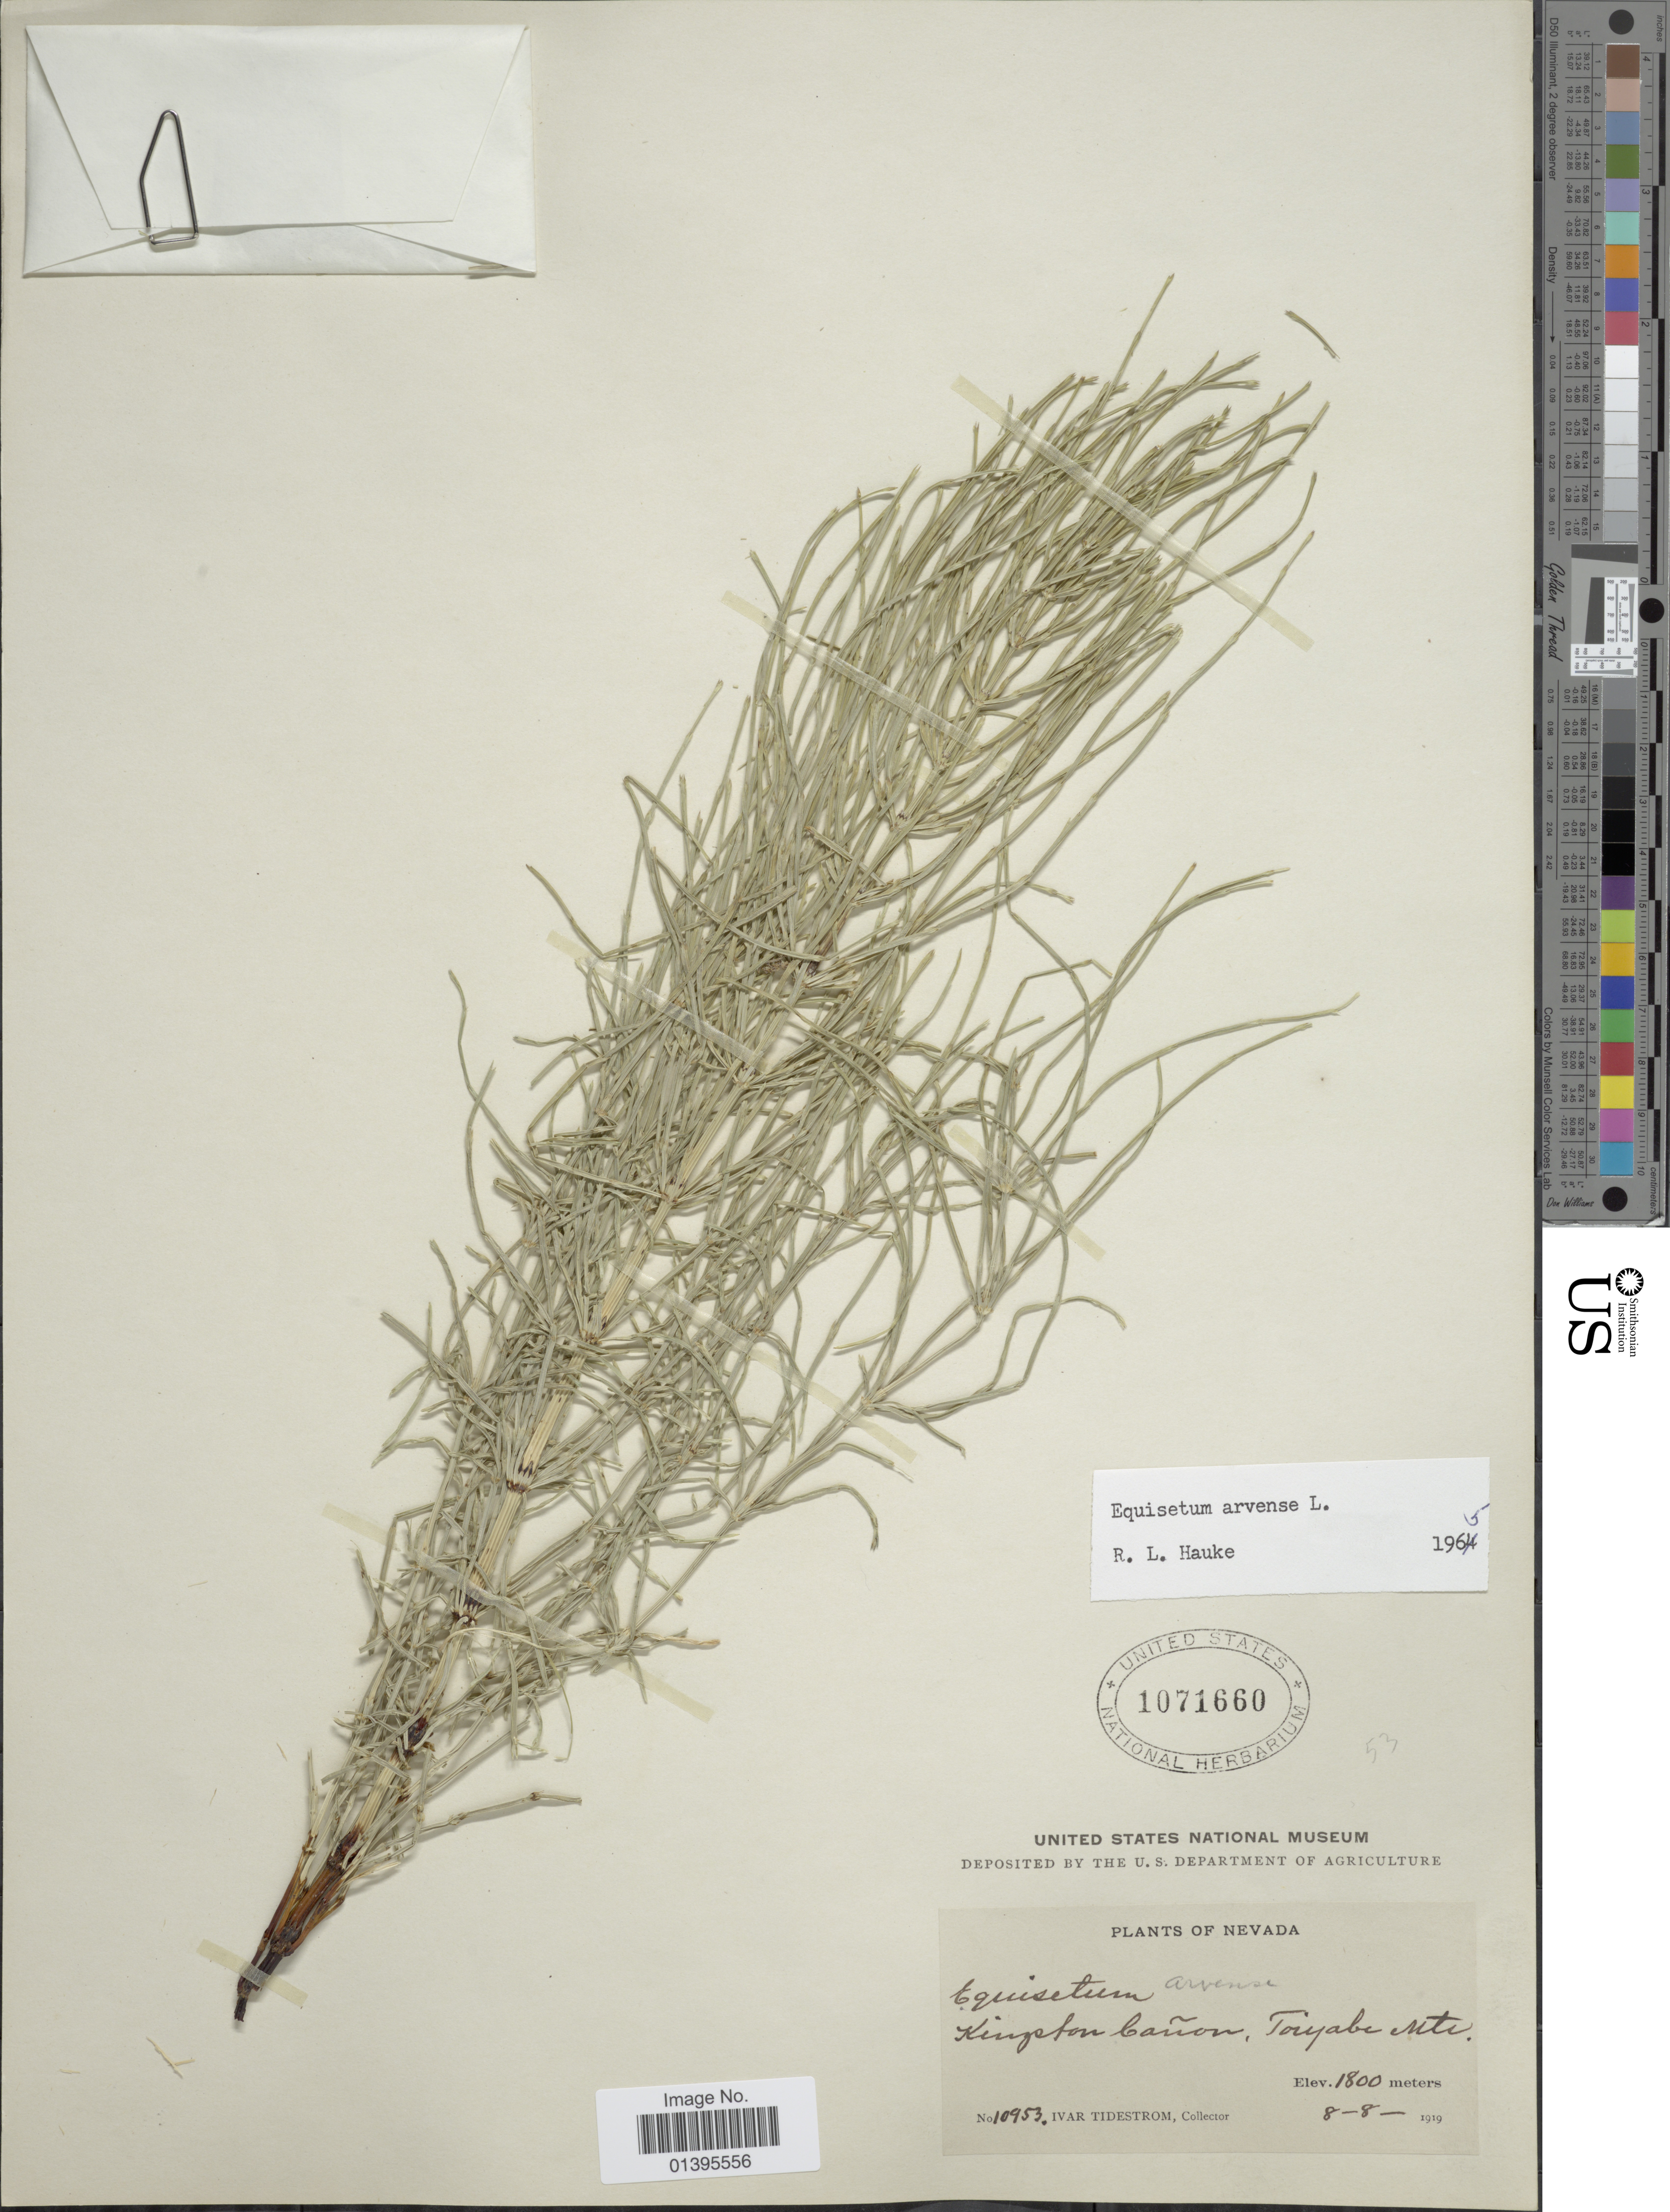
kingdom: Plantae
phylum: Tracheophyta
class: Polypodiopsida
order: Equisetales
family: Equisetaceae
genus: Equisetum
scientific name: Equisetum arvense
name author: L.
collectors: I. F. Tidestrom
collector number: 10953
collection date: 1919-08-08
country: United States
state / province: Nevada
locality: Kingston Cañon, Toiyabe Mts.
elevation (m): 1800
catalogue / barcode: US 1071660